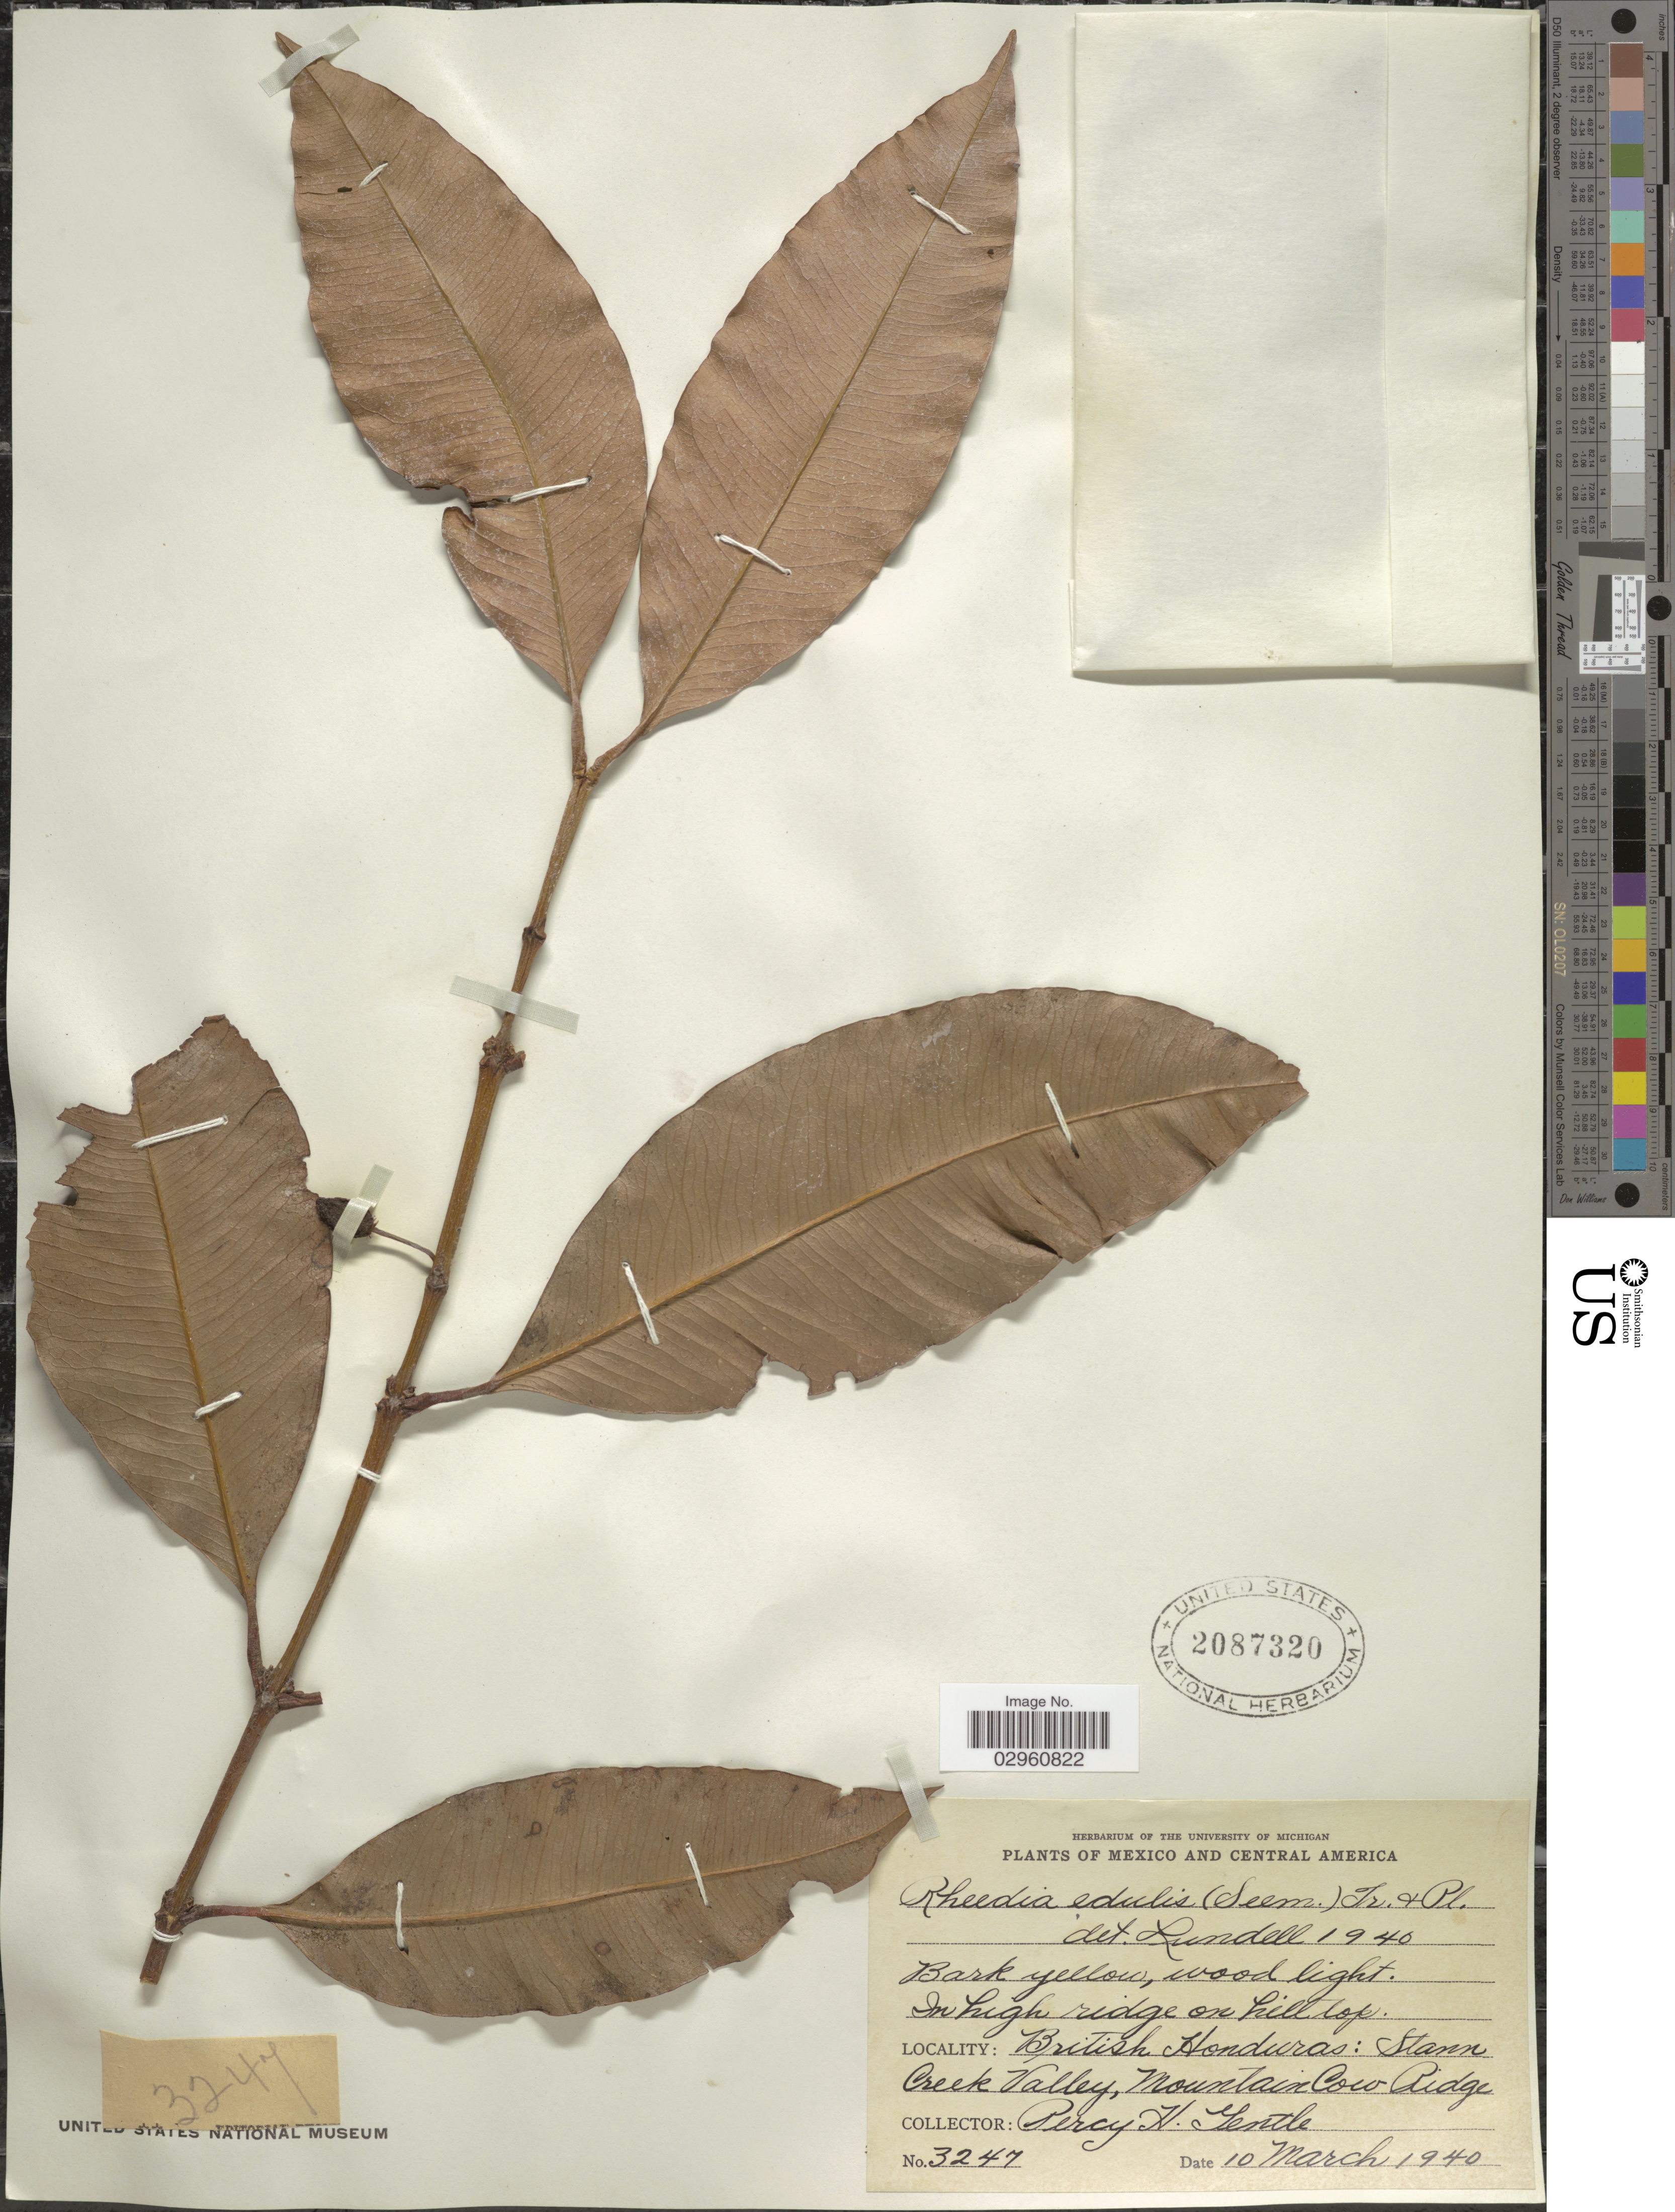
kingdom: Plantae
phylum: Tracheophyta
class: Magnoliopsida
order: Malpighiales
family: Clusiaceae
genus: Garcinia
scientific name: Garcinia intermedia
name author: (Pittier) Hammel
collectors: P. H. Gentle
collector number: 3247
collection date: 1940-03-10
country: Belize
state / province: Stann Creek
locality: British Honduras: Stann Creek Valley, Mountain Cow Ridge.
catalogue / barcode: US 2087320